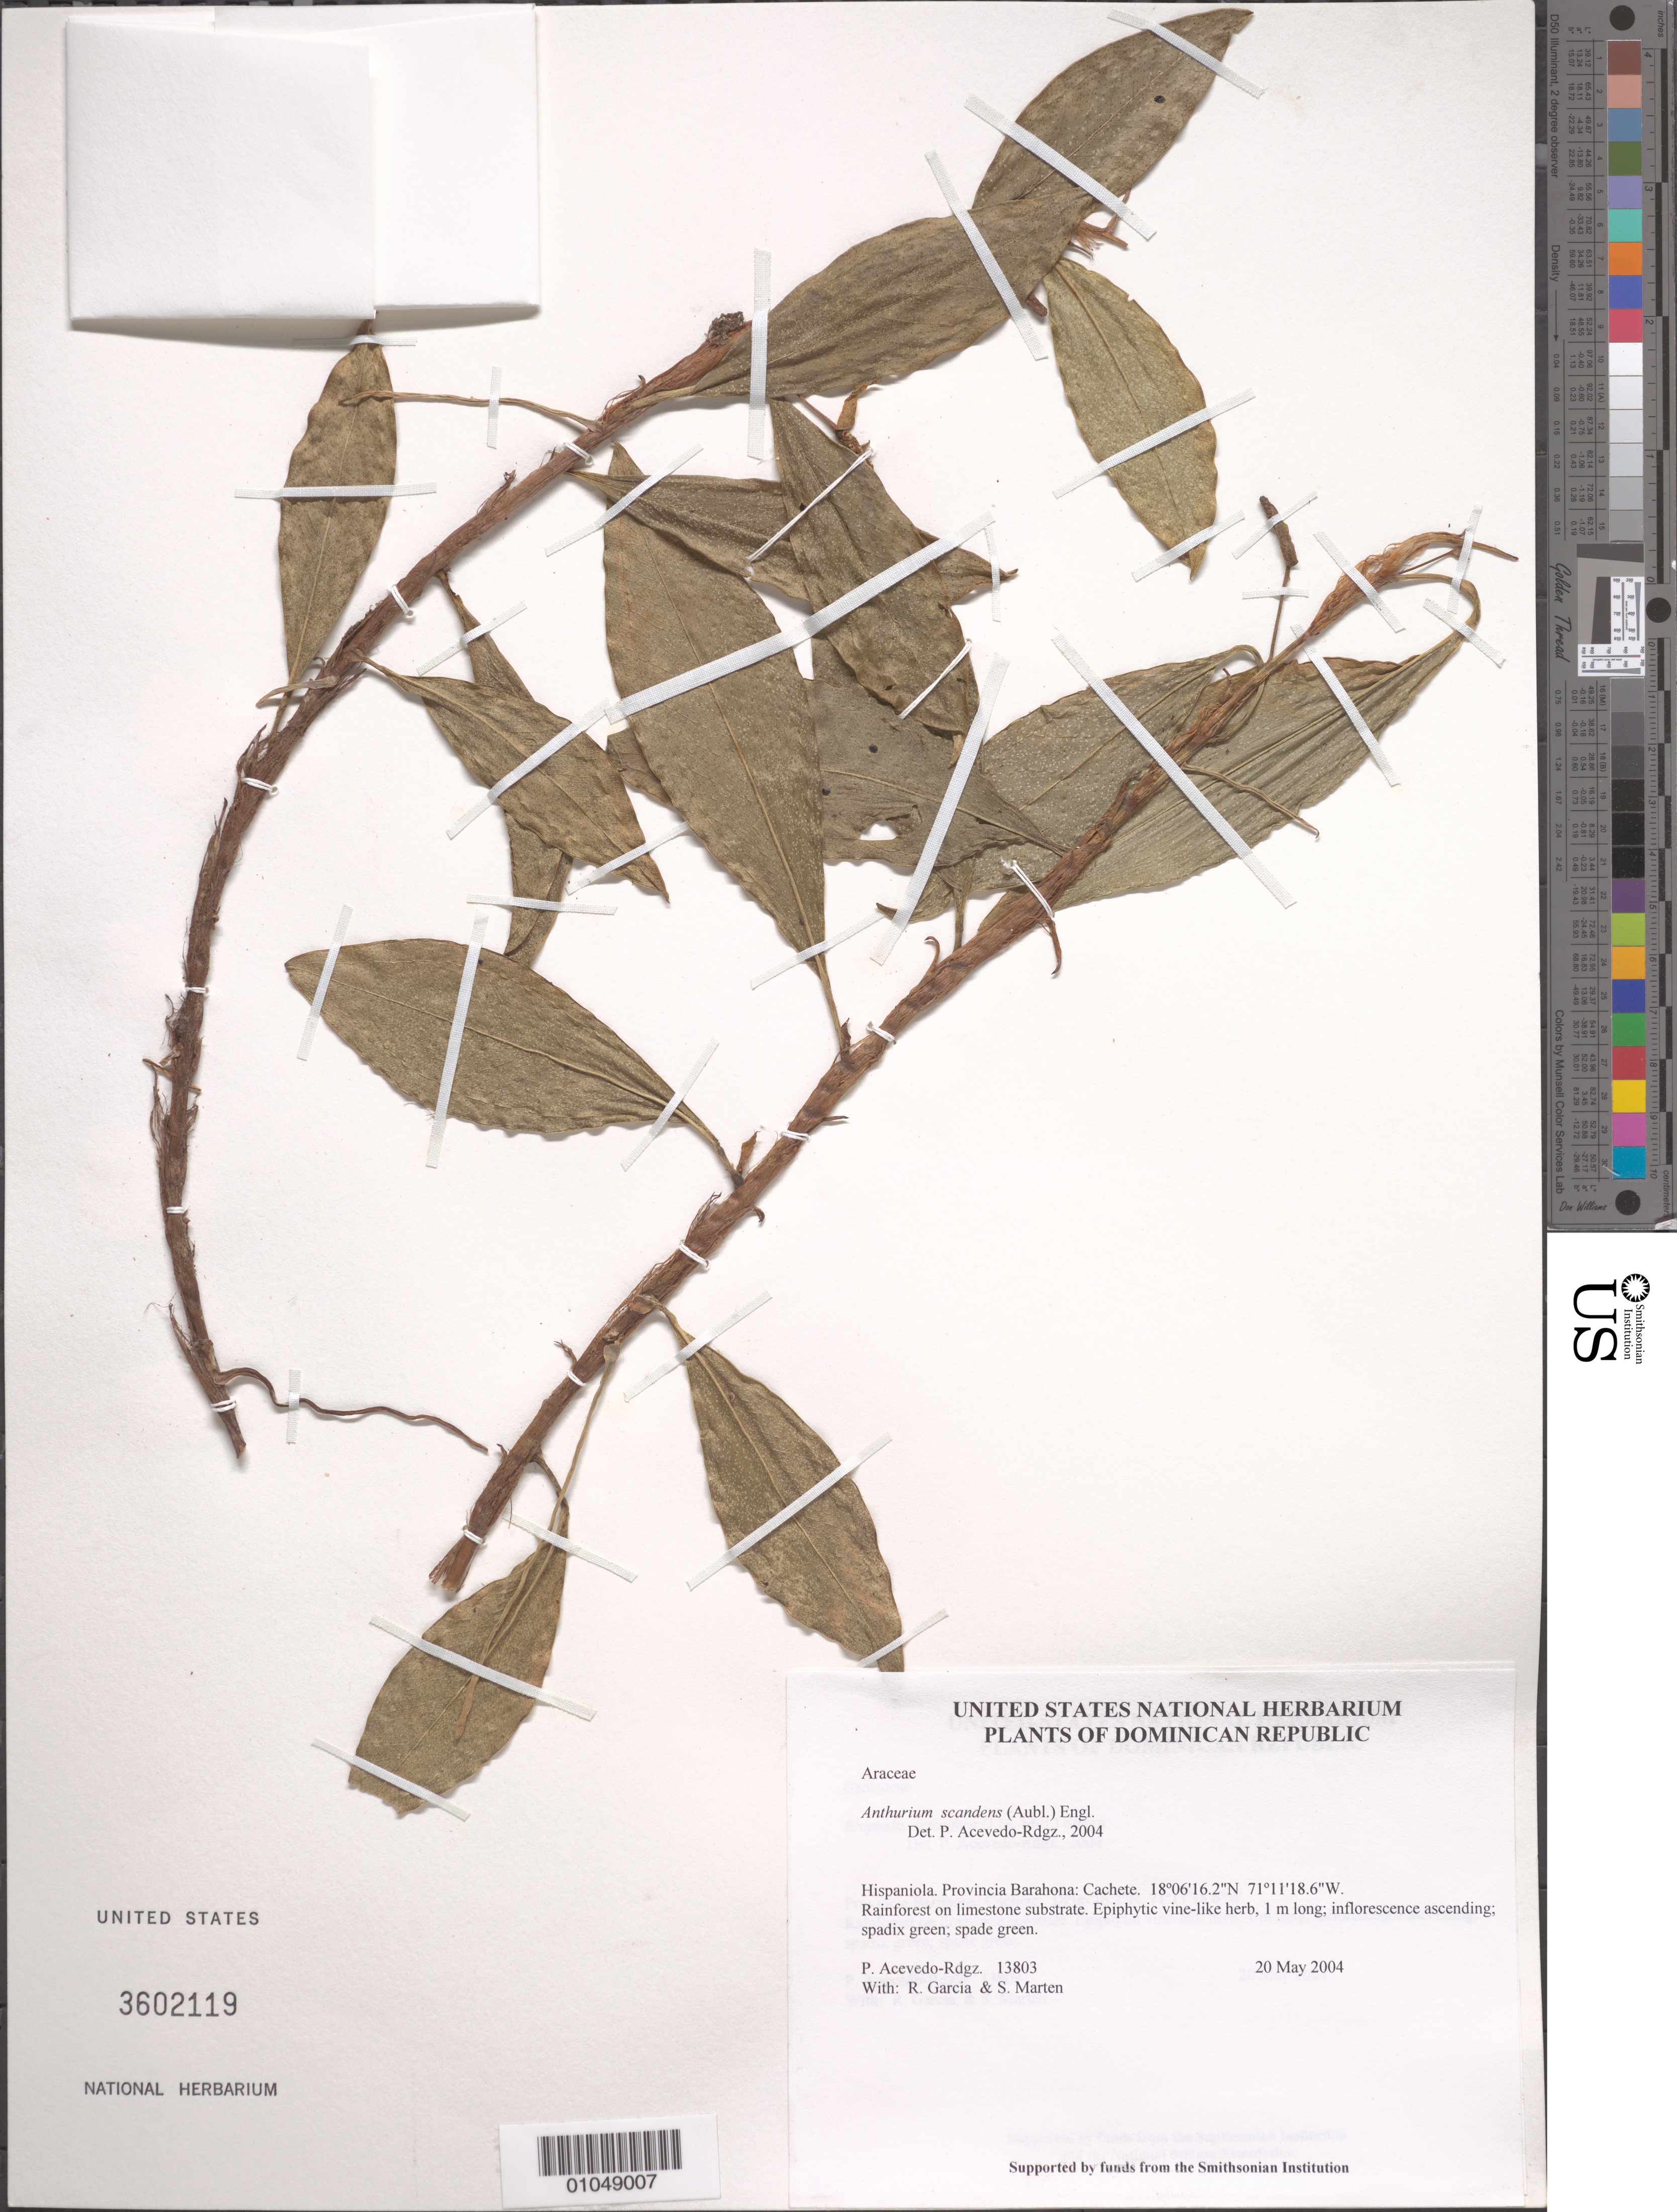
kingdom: Plantae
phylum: Tracheophyta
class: Liliopsida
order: Alismatales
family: Araceae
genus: Anthurium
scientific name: Anthurium scandens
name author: (Aubl.) Engl.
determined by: Acevedo-Rodríguez, P., (BOT), Smithsonian Institution - National Museum of Natural History (UNITED STATES)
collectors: P. Acevedo-Rodr., R. G. García & S. Marten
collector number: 13803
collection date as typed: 20 May 2004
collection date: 2004-05-20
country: Dominican Republic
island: Hispaniola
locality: Provincia Barahona: Cachete.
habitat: Rainforest on limestone substrate.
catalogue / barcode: US 3602119